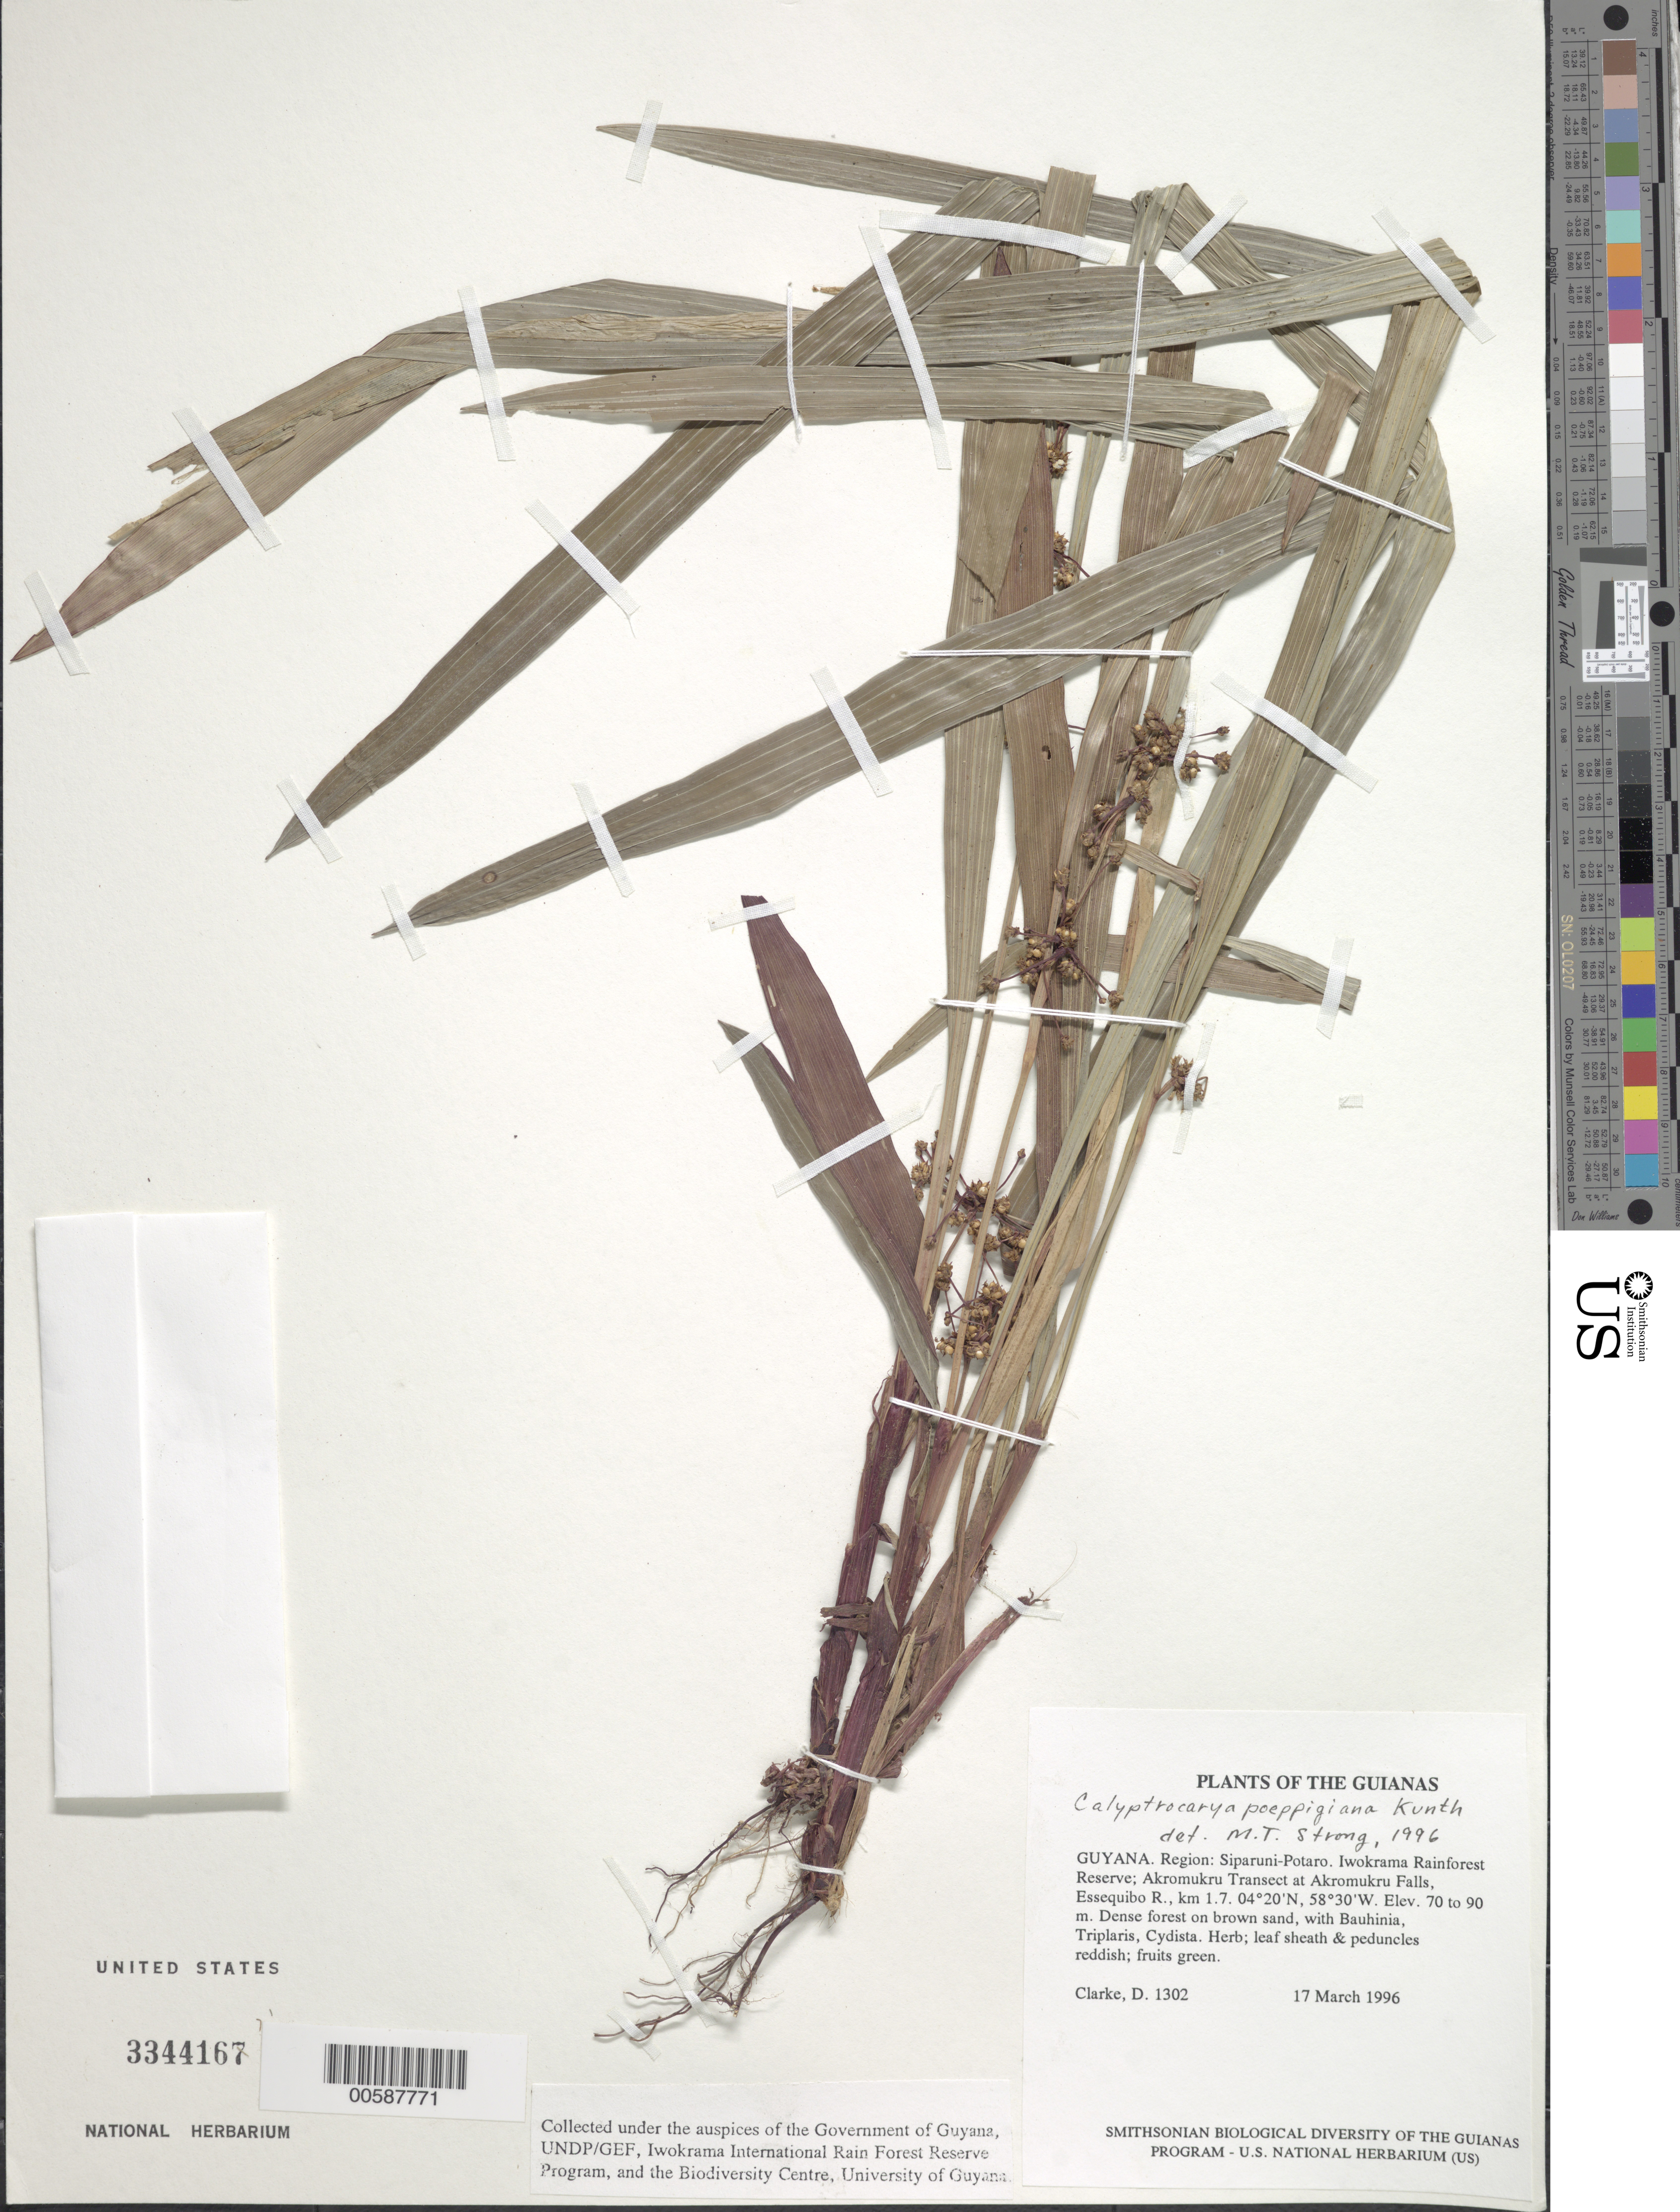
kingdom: Plantae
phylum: Tracheophyta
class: Liliopsida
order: Poales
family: Cyperaceae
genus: Calyptrocarya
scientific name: Calyptrocarya poeppigiana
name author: Kunth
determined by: Strong, M. T., (US), Smithsonian Institution - National Museum of Natural History (UNITED STATES)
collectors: H. D. Clarke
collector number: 1302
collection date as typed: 17 March 1996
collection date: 1996-03-17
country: Guyana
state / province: Potaro-Siparuni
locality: Iwokrama Rainforest Reserve; Akromukru Transect at Akromukru Falls, Essequibo R., km 1.7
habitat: Dense forest on brown sand, with Bauhinia, Triplaris, Cydista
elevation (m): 70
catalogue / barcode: US 3344167